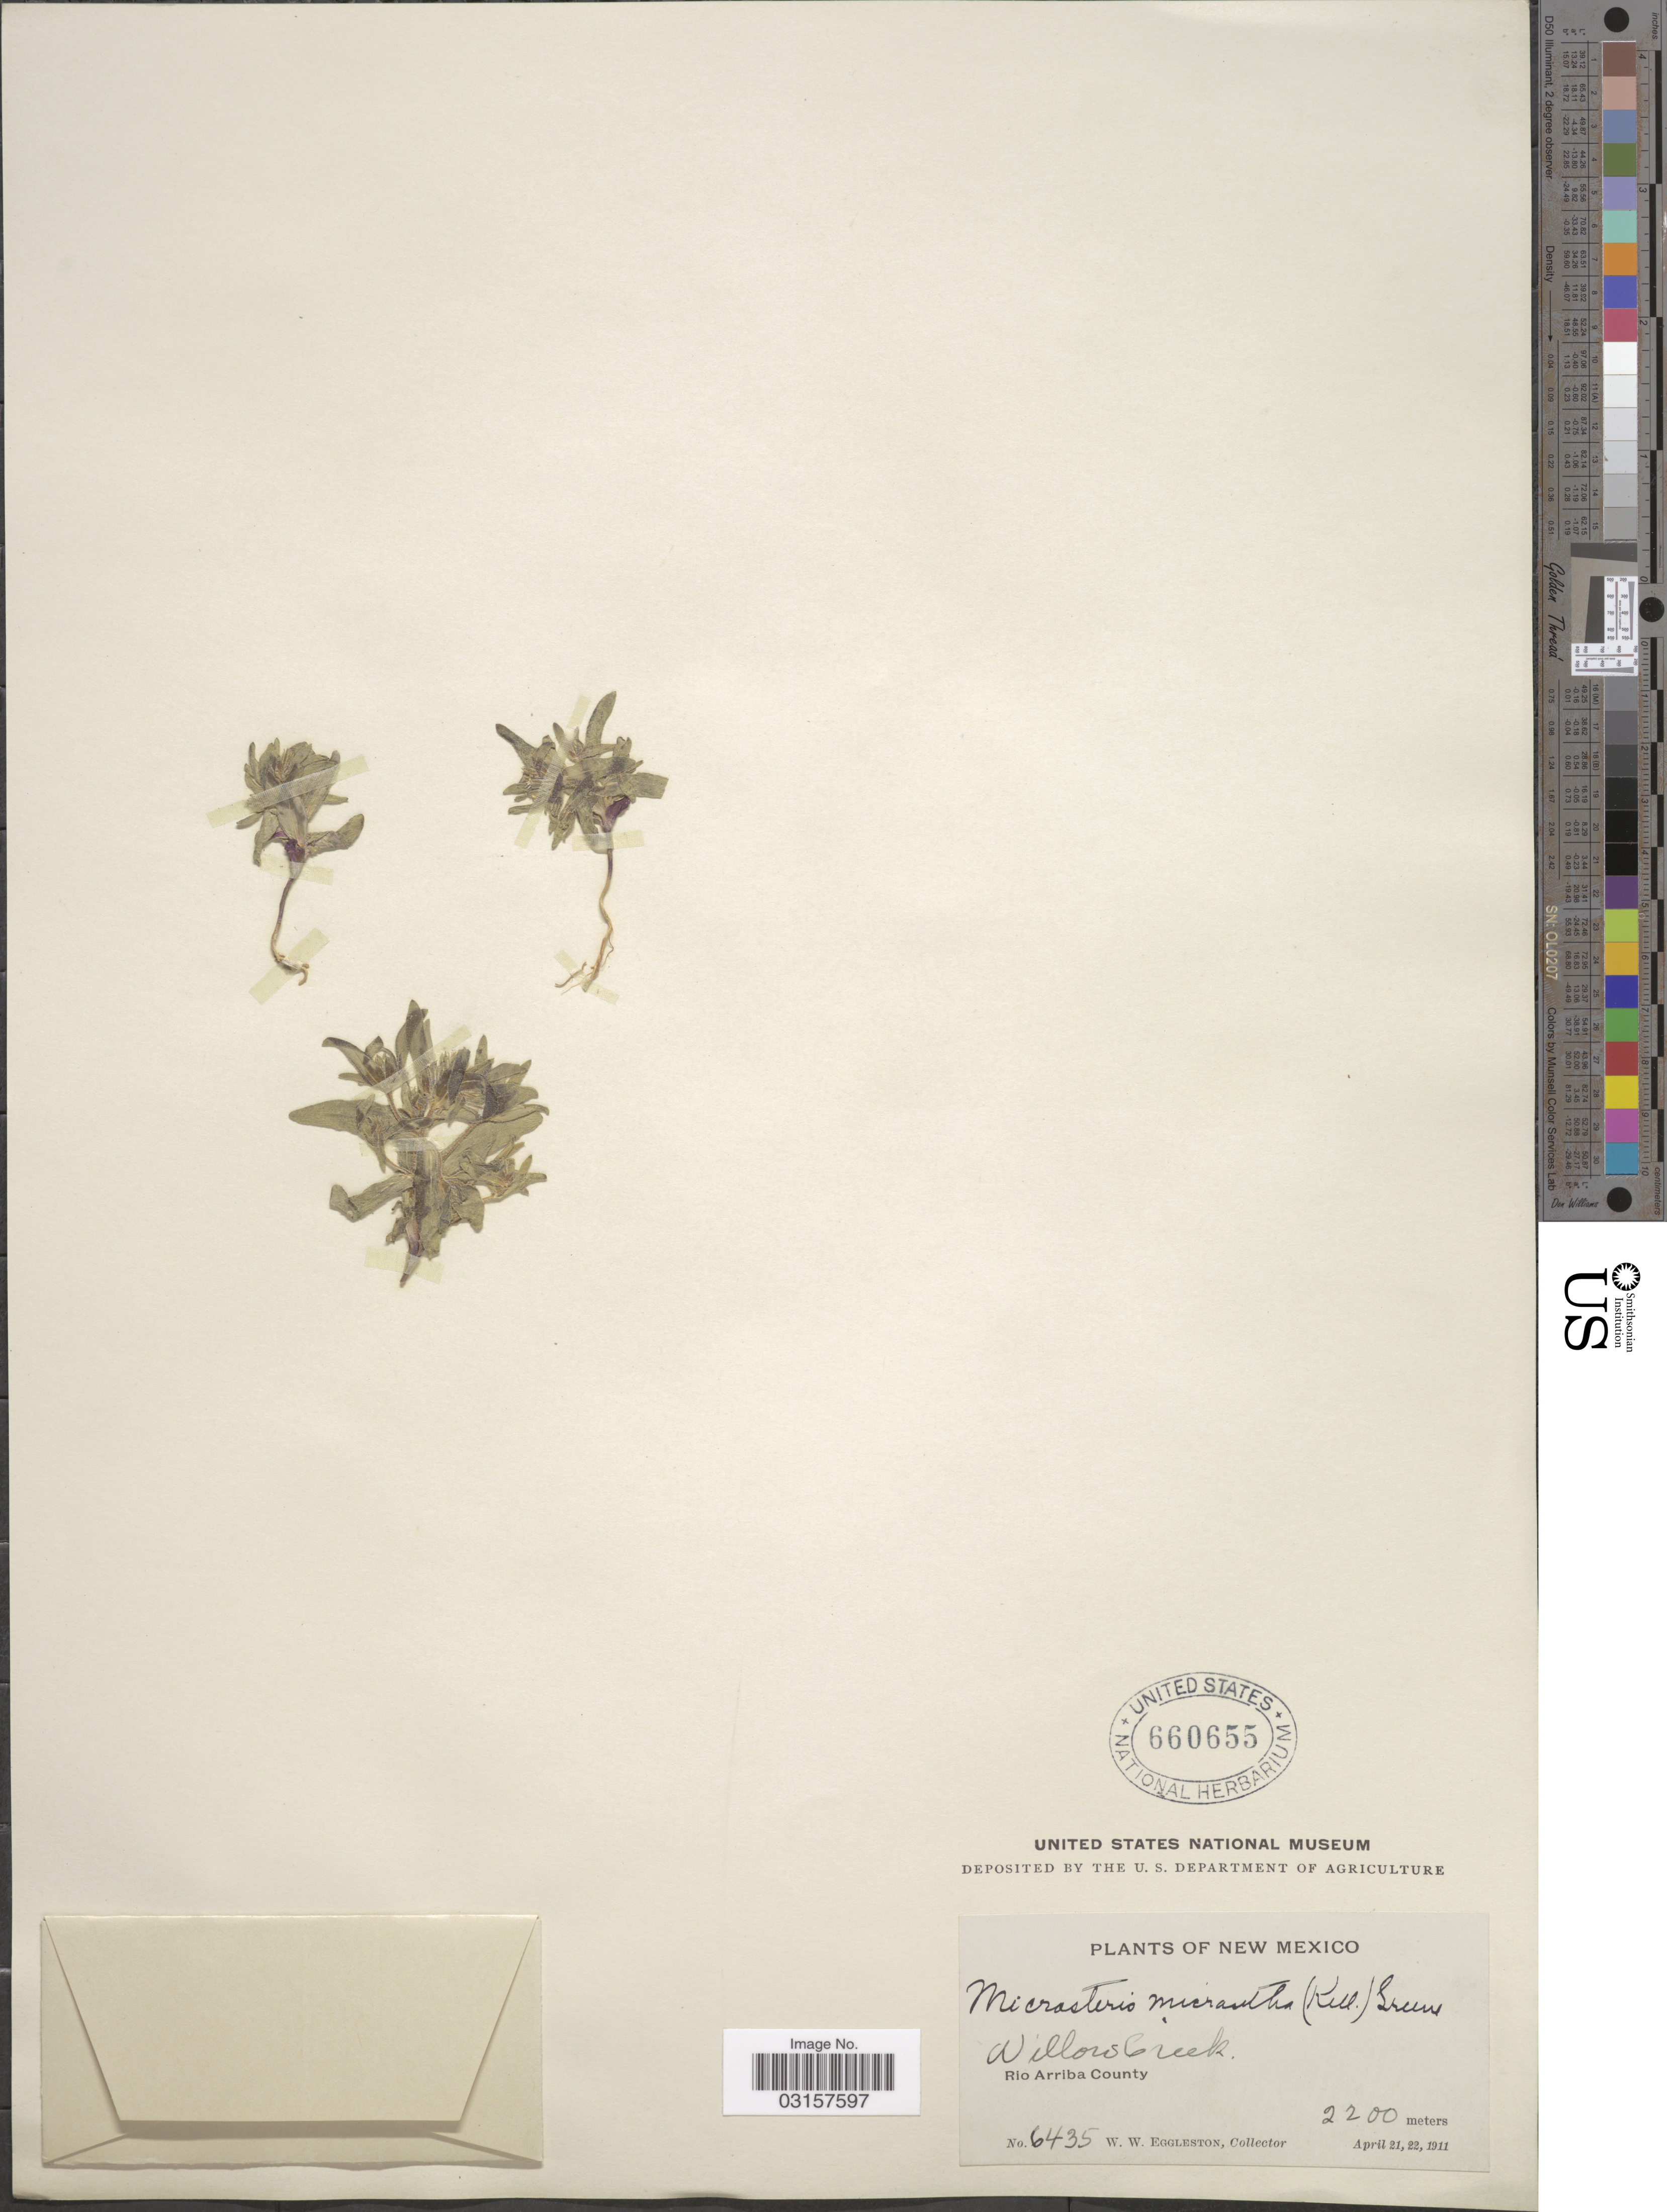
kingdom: Plantae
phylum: Tracheophyta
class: Magnoliopsida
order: Ericales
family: Polemoniaceae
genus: Microsteris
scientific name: Microsteris gracilis var. gracilis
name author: (Hook.) Greene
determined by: (US) Smithsonian Institution - National Museum of Natural History - Department of Botany (UNITED STATES)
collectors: W. W. Eggleston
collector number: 6435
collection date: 1911-04-21/1911-04-22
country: United States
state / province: New Mexico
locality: Willows Creek, Rio Arriba County.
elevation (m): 2200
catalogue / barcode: US 660655